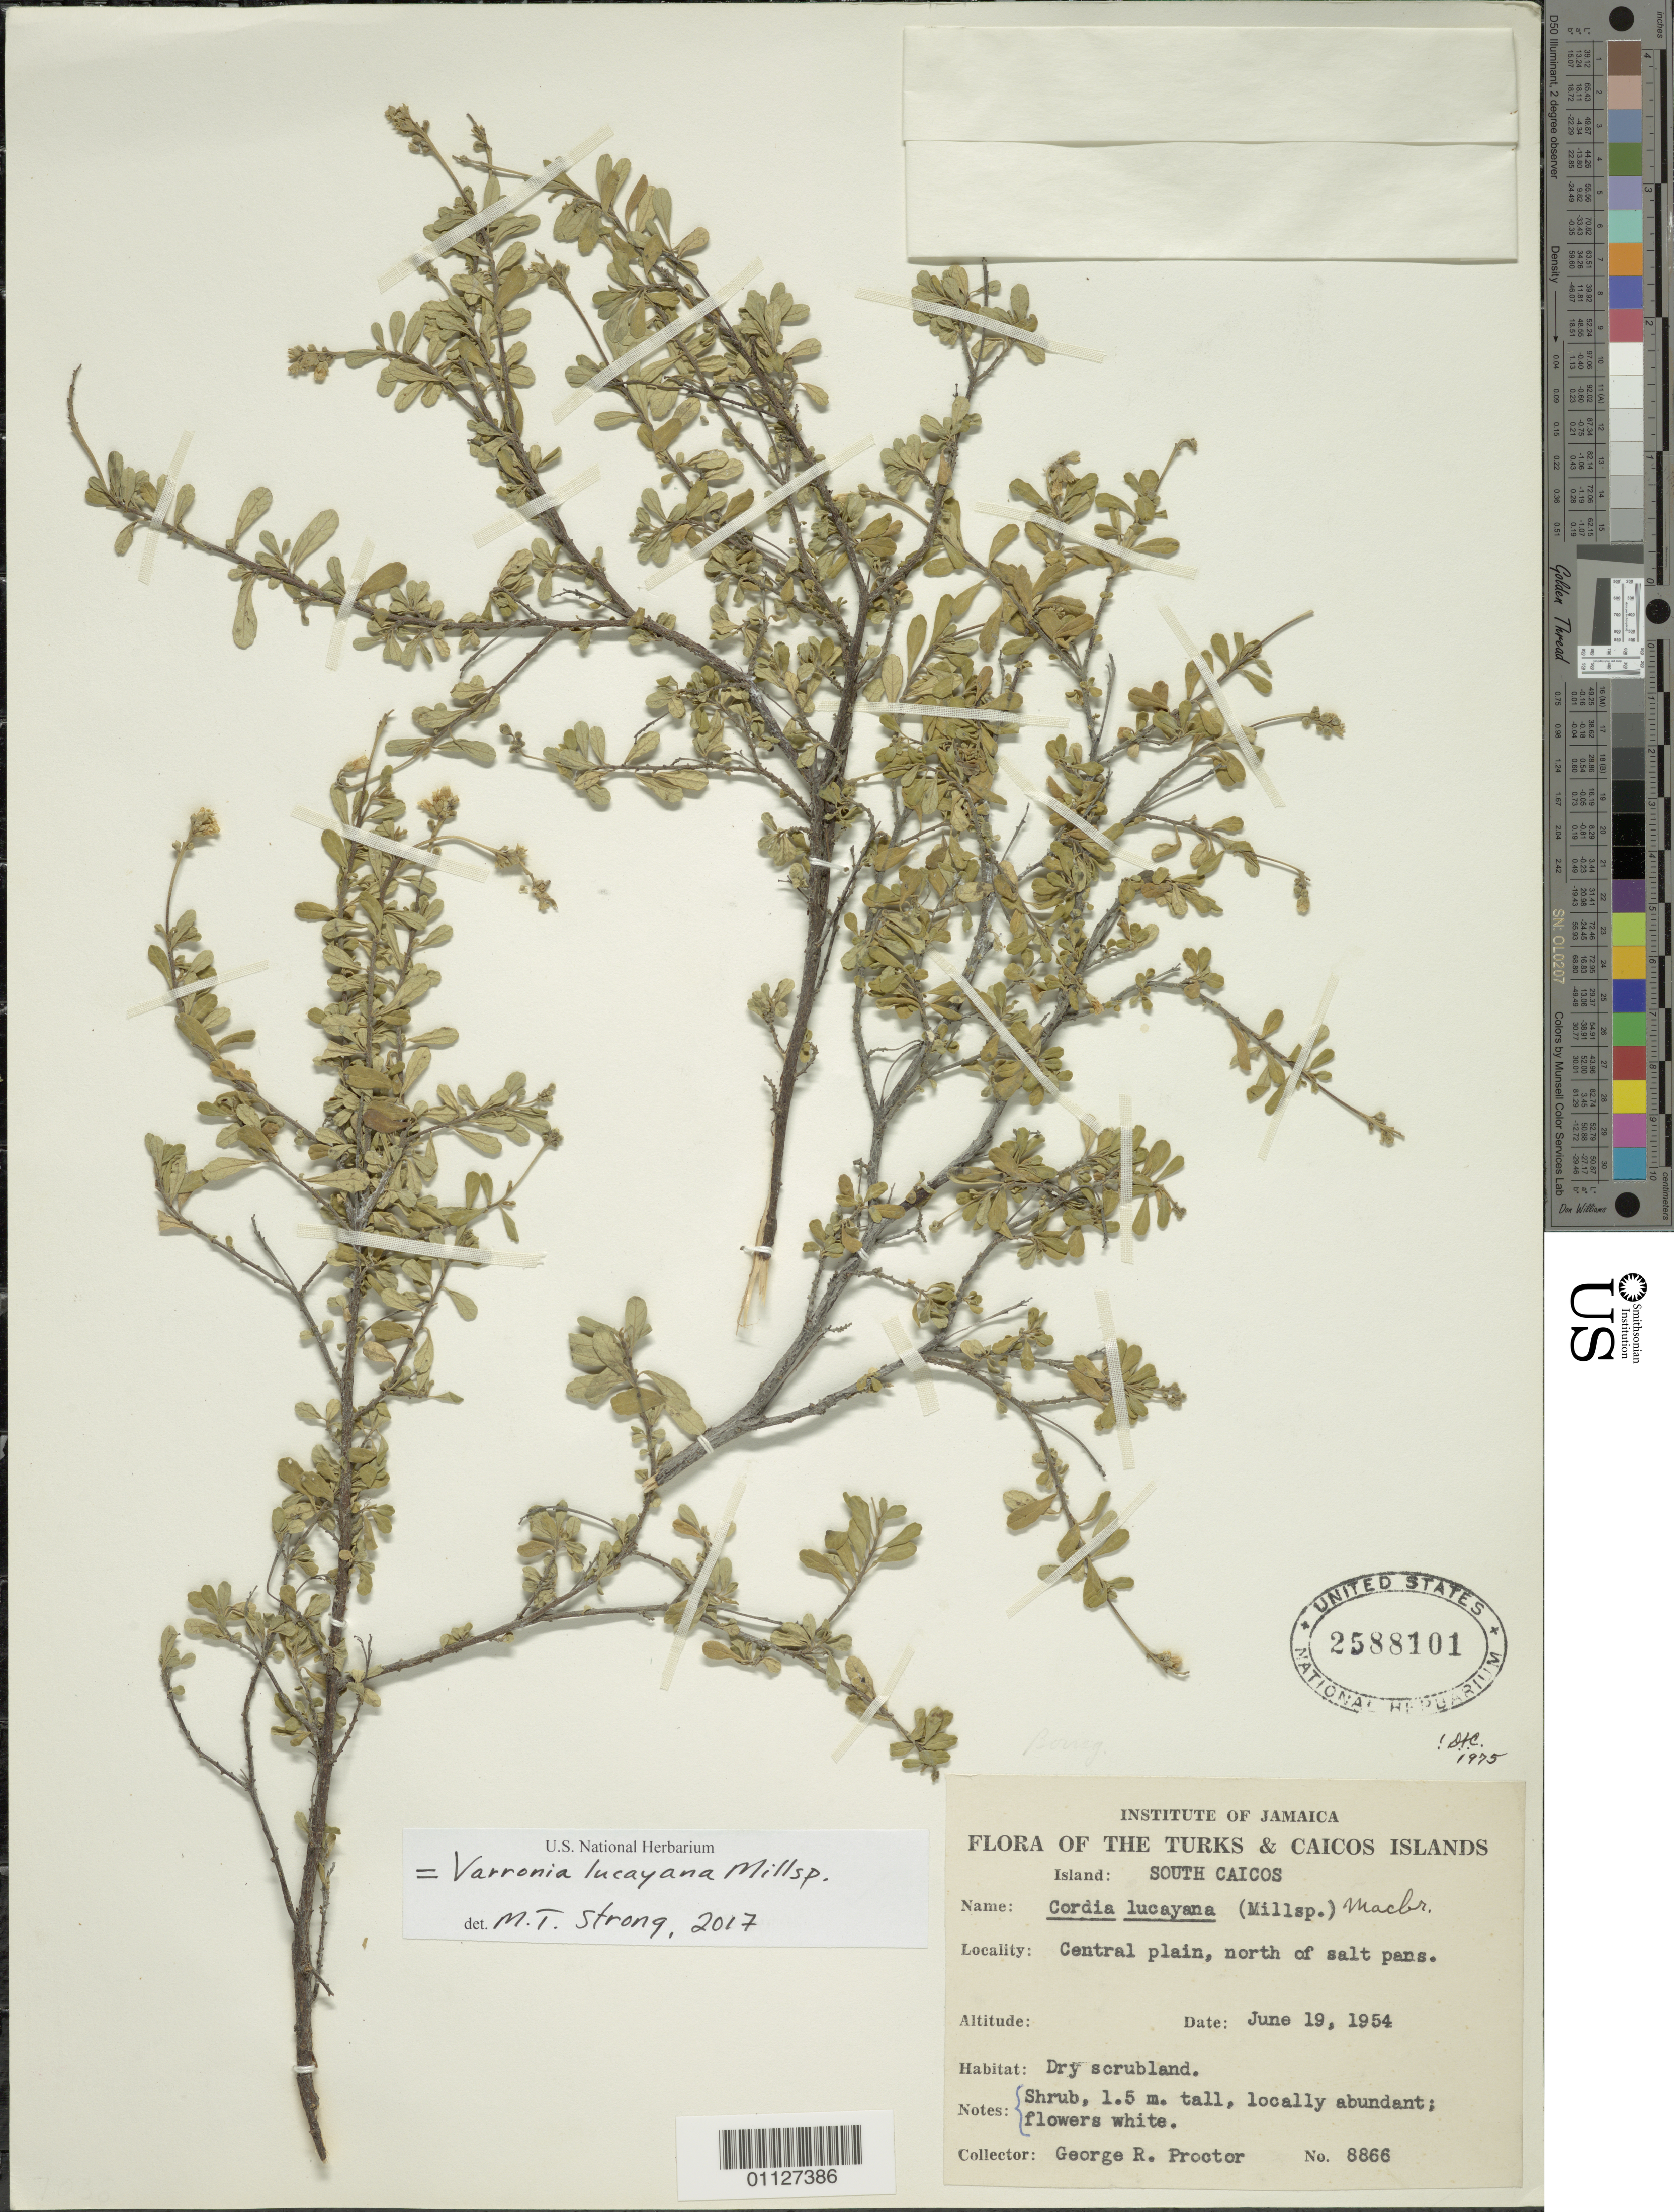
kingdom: Plantae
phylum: Tracheophyta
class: Magnoliopsida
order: Boraginales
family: Cordiaceae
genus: Varronia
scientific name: Varronia lucayana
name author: Millsp.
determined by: Strong, Mark T., (BOT), Smithsonian Institution - National Museum of Natural History (UNITED STATES)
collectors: G. R. Proctor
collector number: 8866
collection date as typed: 19 Jun 1954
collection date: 1954-06-19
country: Turks and Caicos Islands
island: South Caicos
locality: Central plain, N of salt pans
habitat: dry scrubland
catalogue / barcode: US 2588101